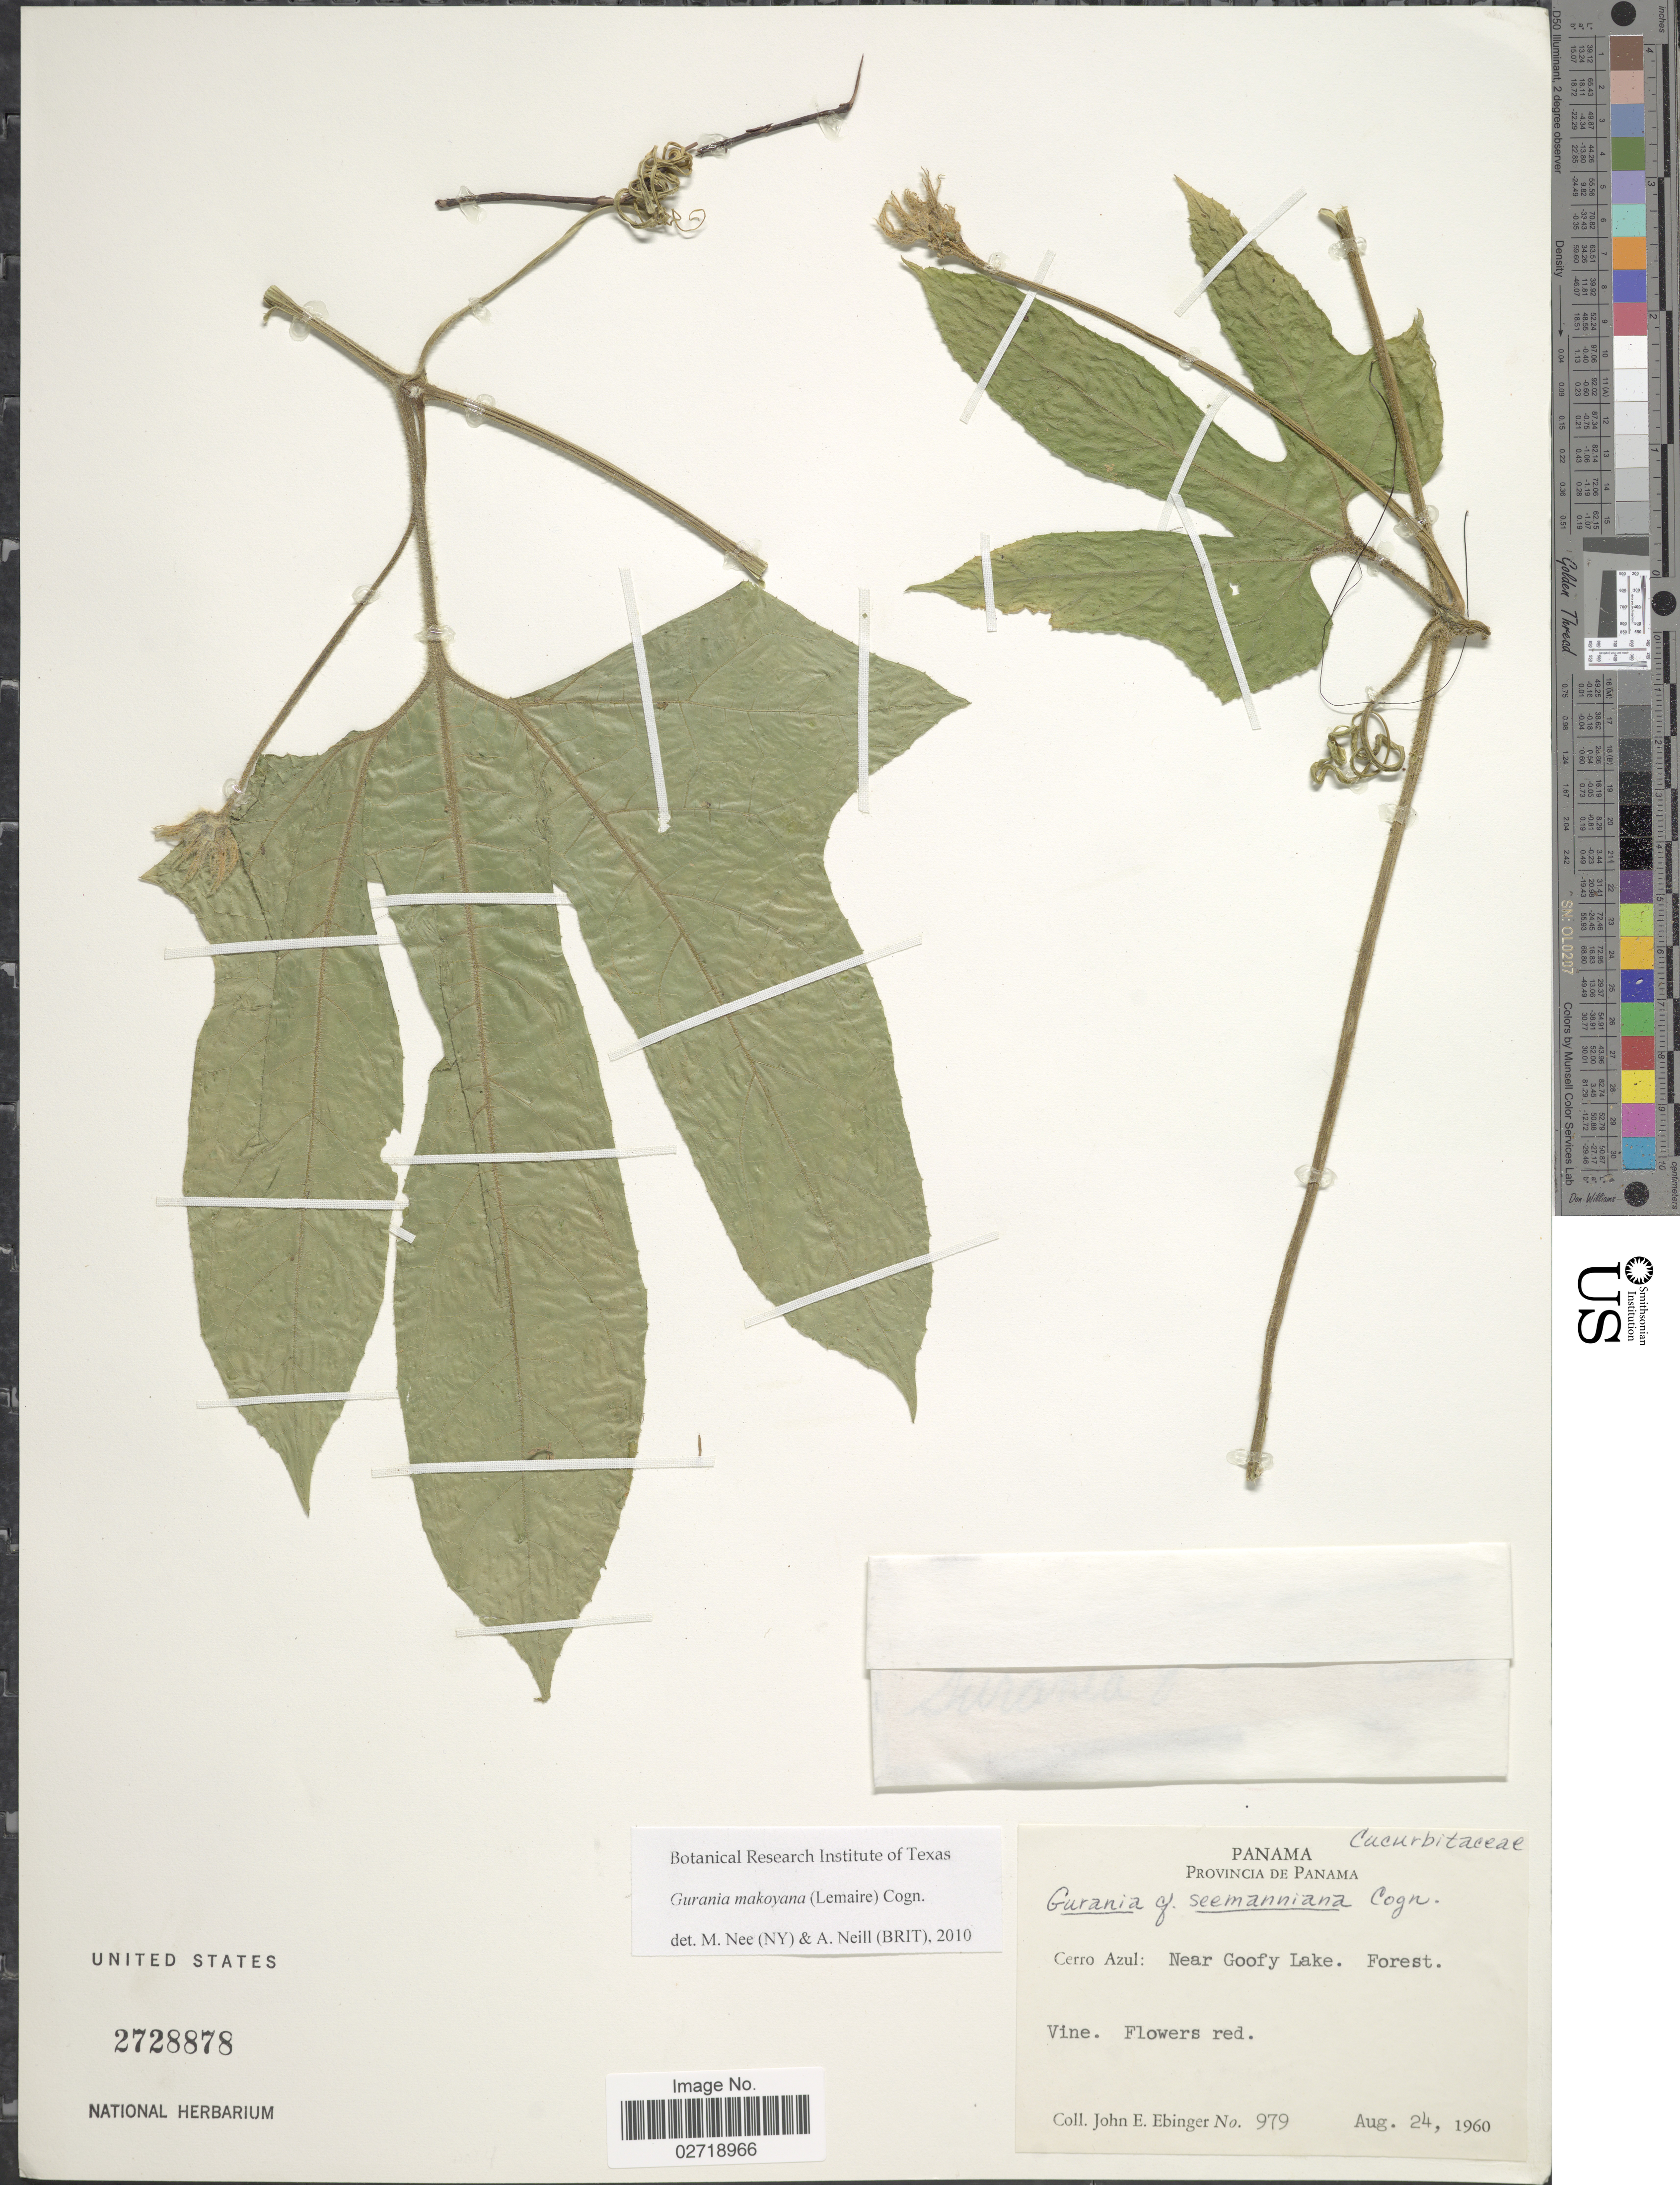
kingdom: Plantae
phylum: Tracheophyta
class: Magnoliopsida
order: Cucurbitales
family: Cucurbitaceae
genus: Gurania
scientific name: Gurania makoyana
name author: (Lem.) Cogn.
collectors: J. Ebinger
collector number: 979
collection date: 1960-08-24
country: Panama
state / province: Panamá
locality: Cerro Azul: Near Goofy Lake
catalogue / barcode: US 2728878